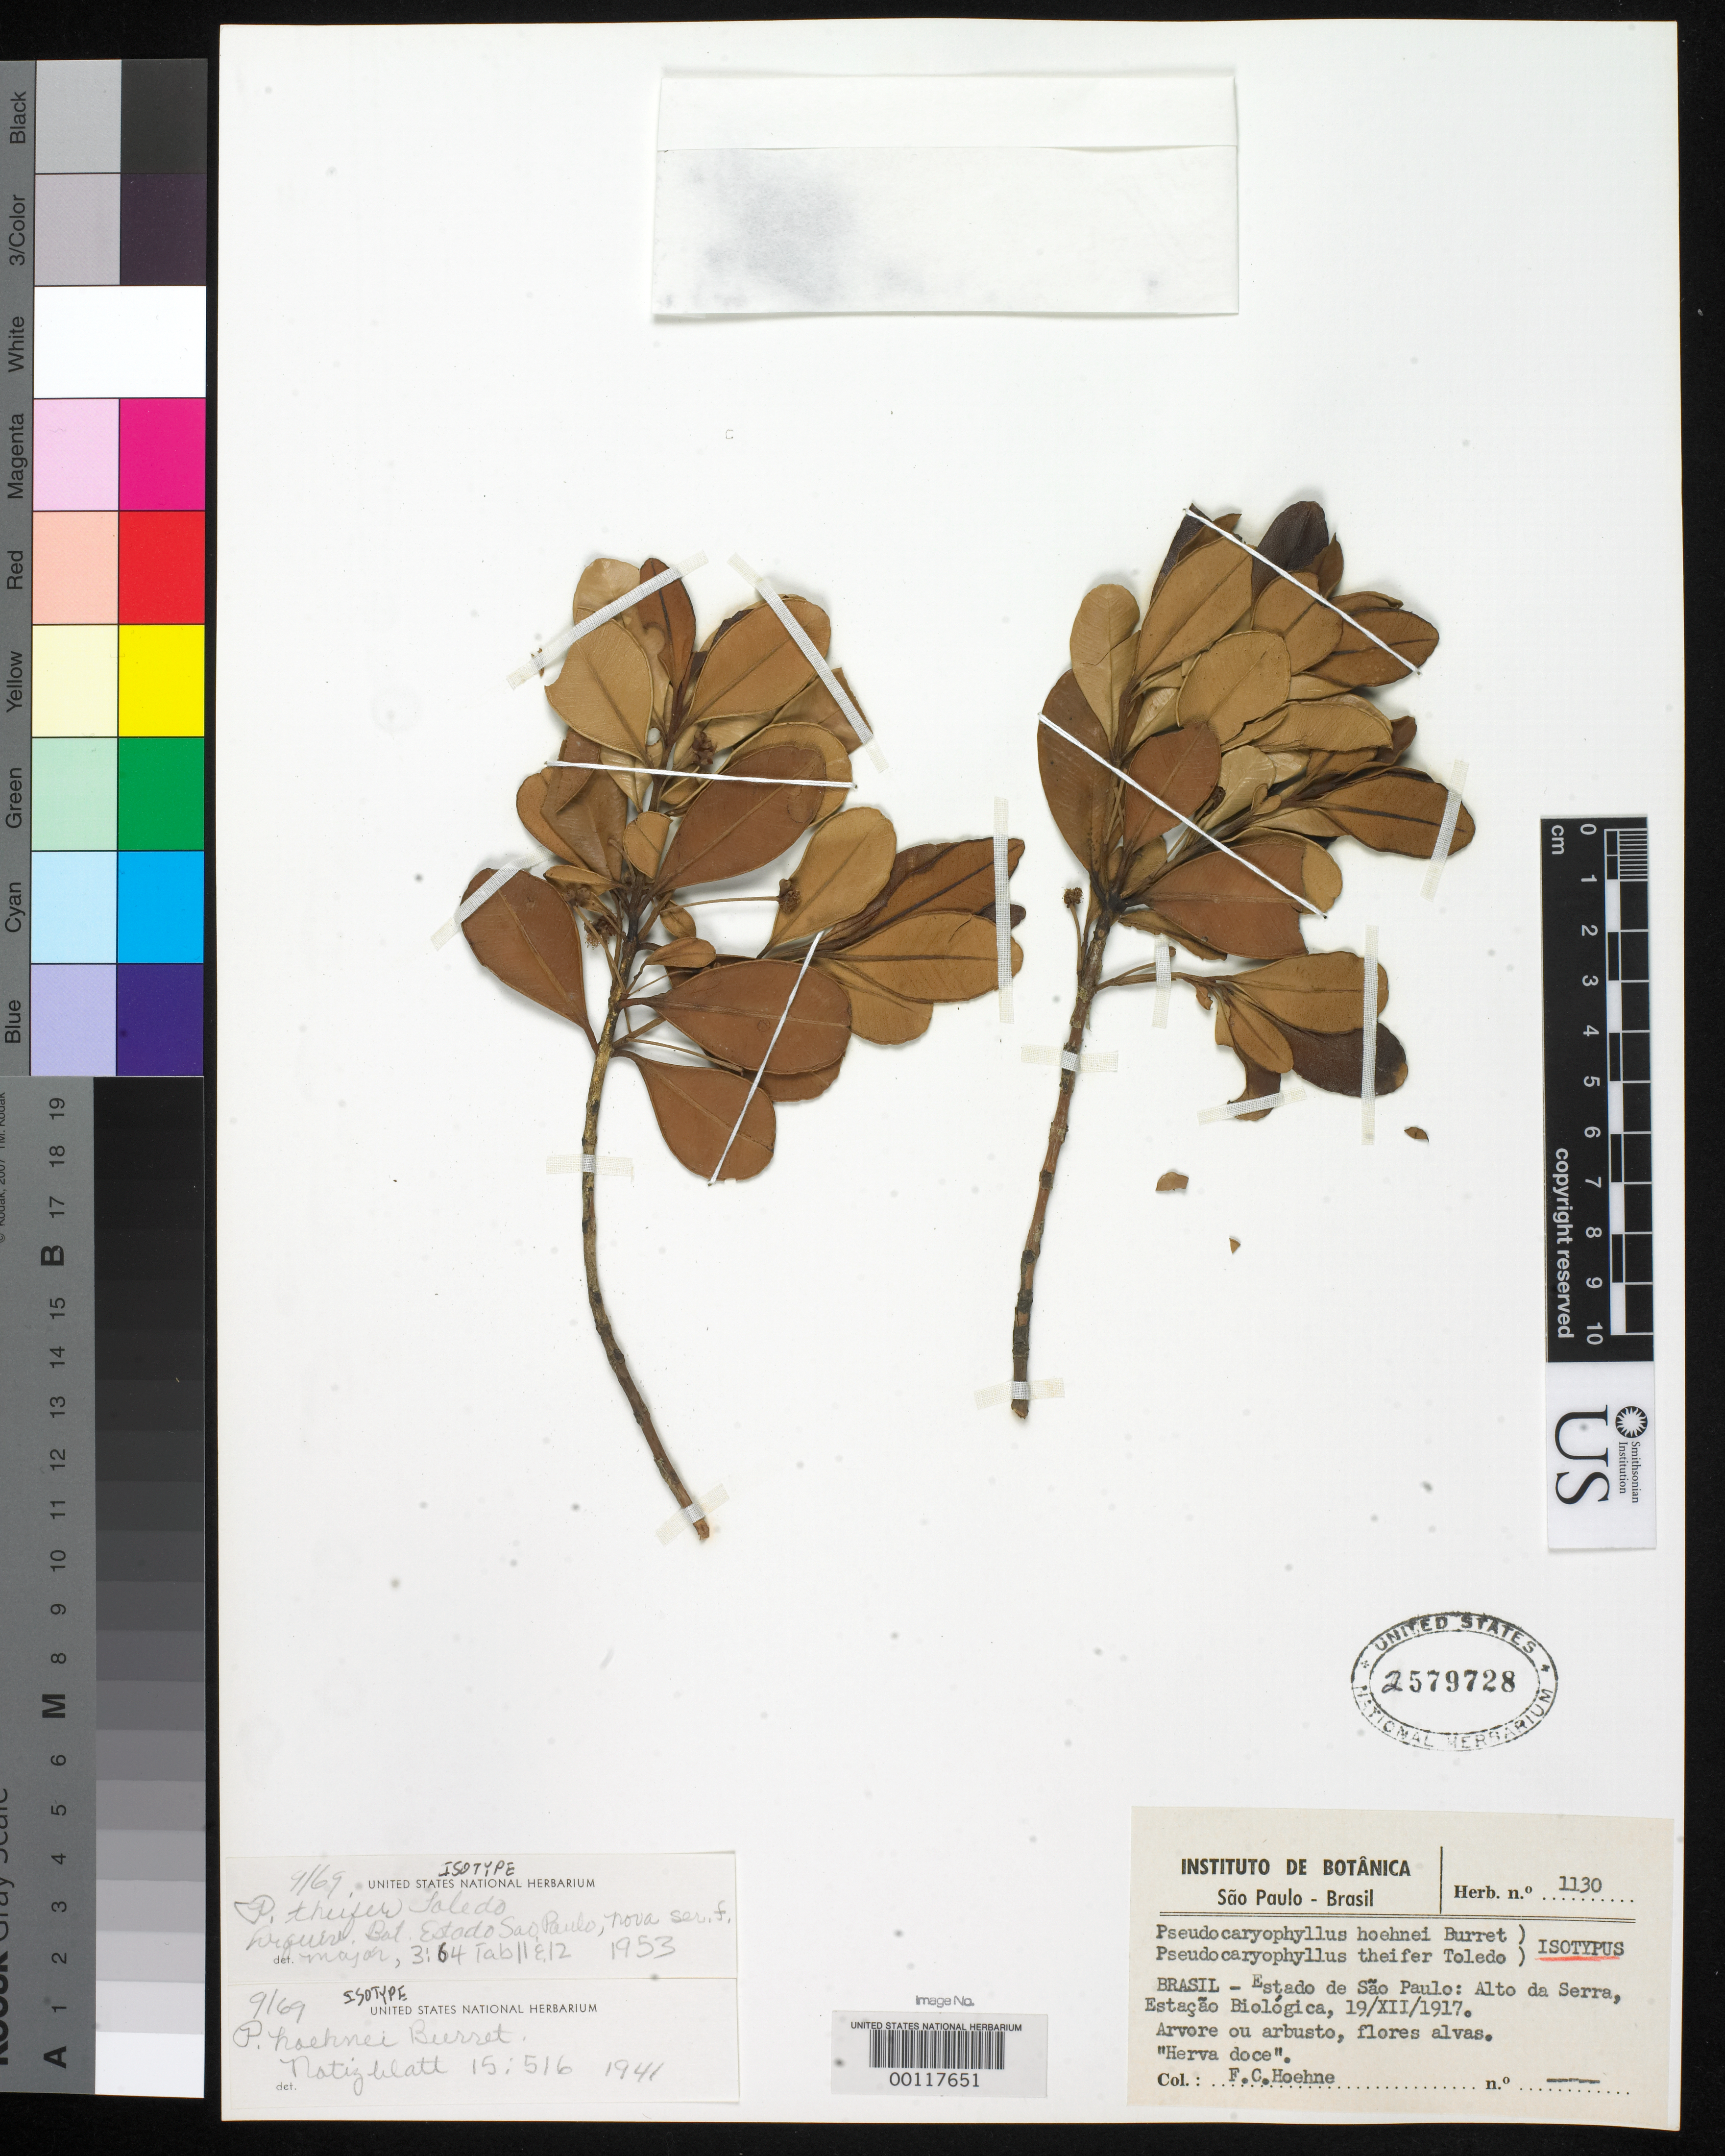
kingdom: Plantae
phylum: Tracheophyta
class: Magnoliopsida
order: Myrtales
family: Myrtaceae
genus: Pseudocaryophyllus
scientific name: Pseudocaryophyllus hoehnei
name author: Burret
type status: Isotype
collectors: F. C. Hoehne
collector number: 1130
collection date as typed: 19 Dec 1917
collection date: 1917-12-19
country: Brazil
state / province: São Paulo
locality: Alto da Serra, Estacao Biologica.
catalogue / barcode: US 2579728